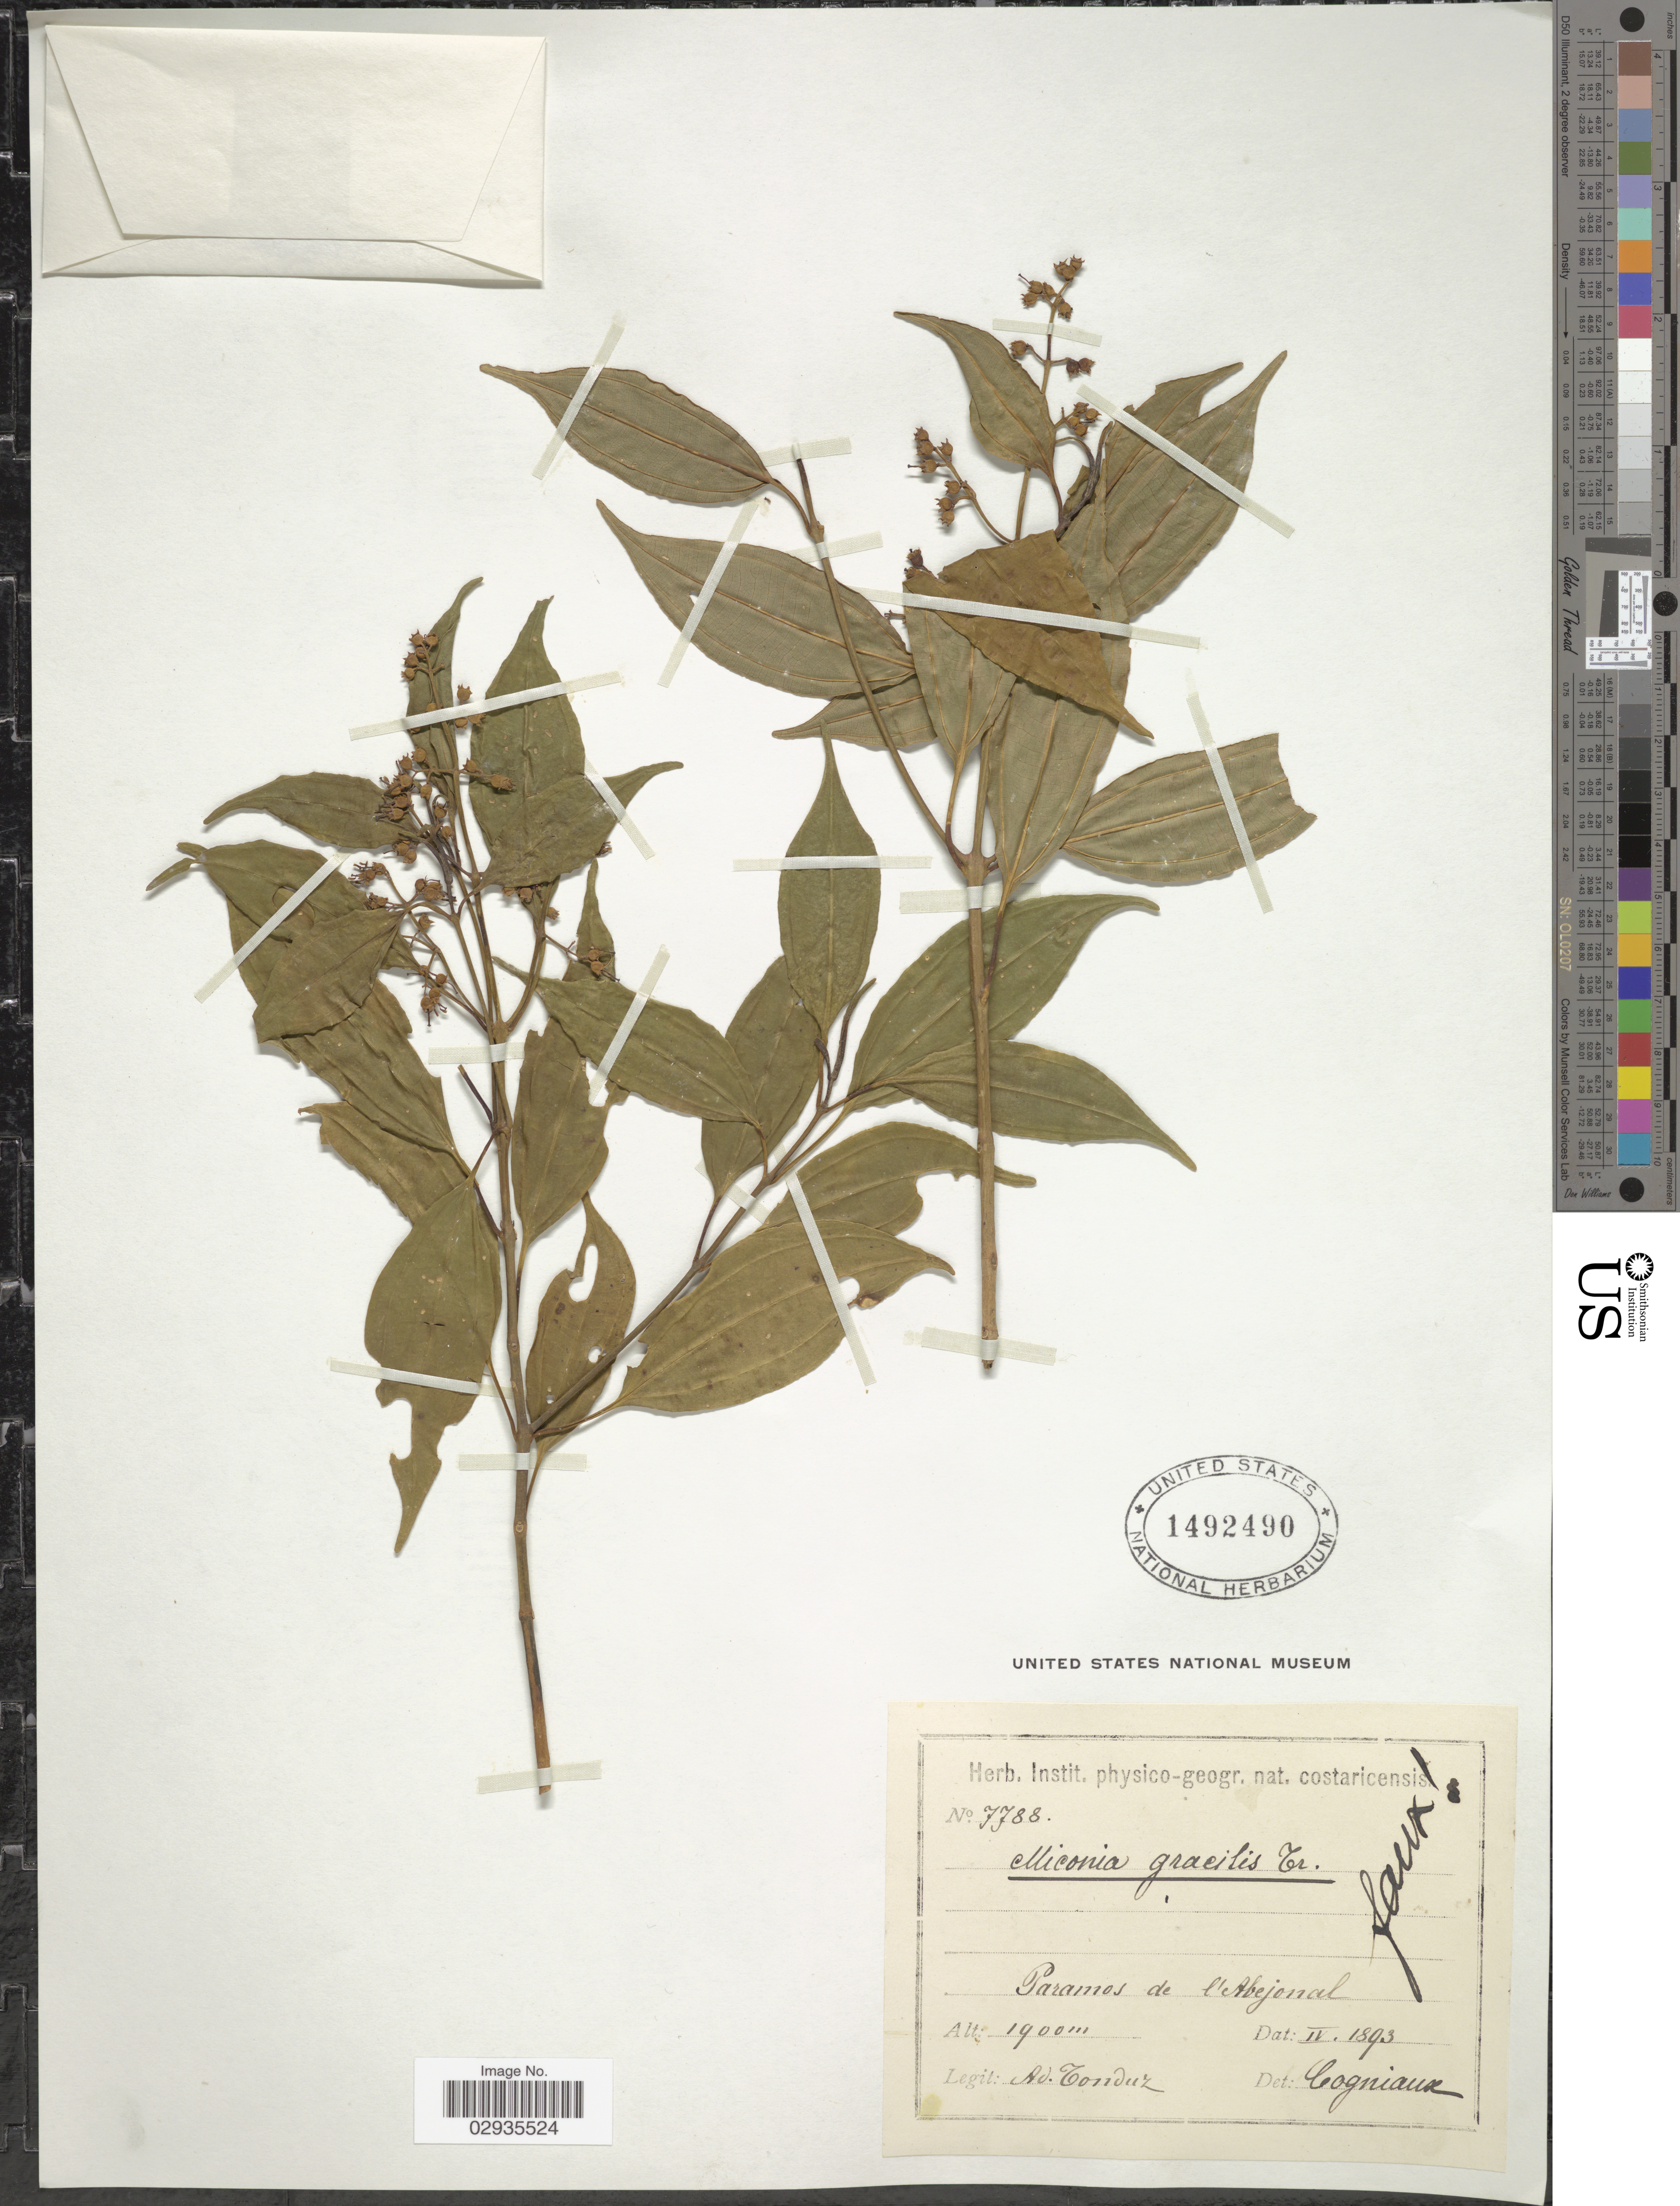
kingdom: Plantae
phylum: Tracheophyta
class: Magnoliopsida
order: Myrtales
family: Melastomataceae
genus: Miconia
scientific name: Miconia sp.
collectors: A. Tonduz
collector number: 7788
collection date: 1893-04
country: Costa Rica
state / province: San José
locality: Paramos de l'Abejonal.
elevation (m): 1900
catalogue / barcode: US 1492490